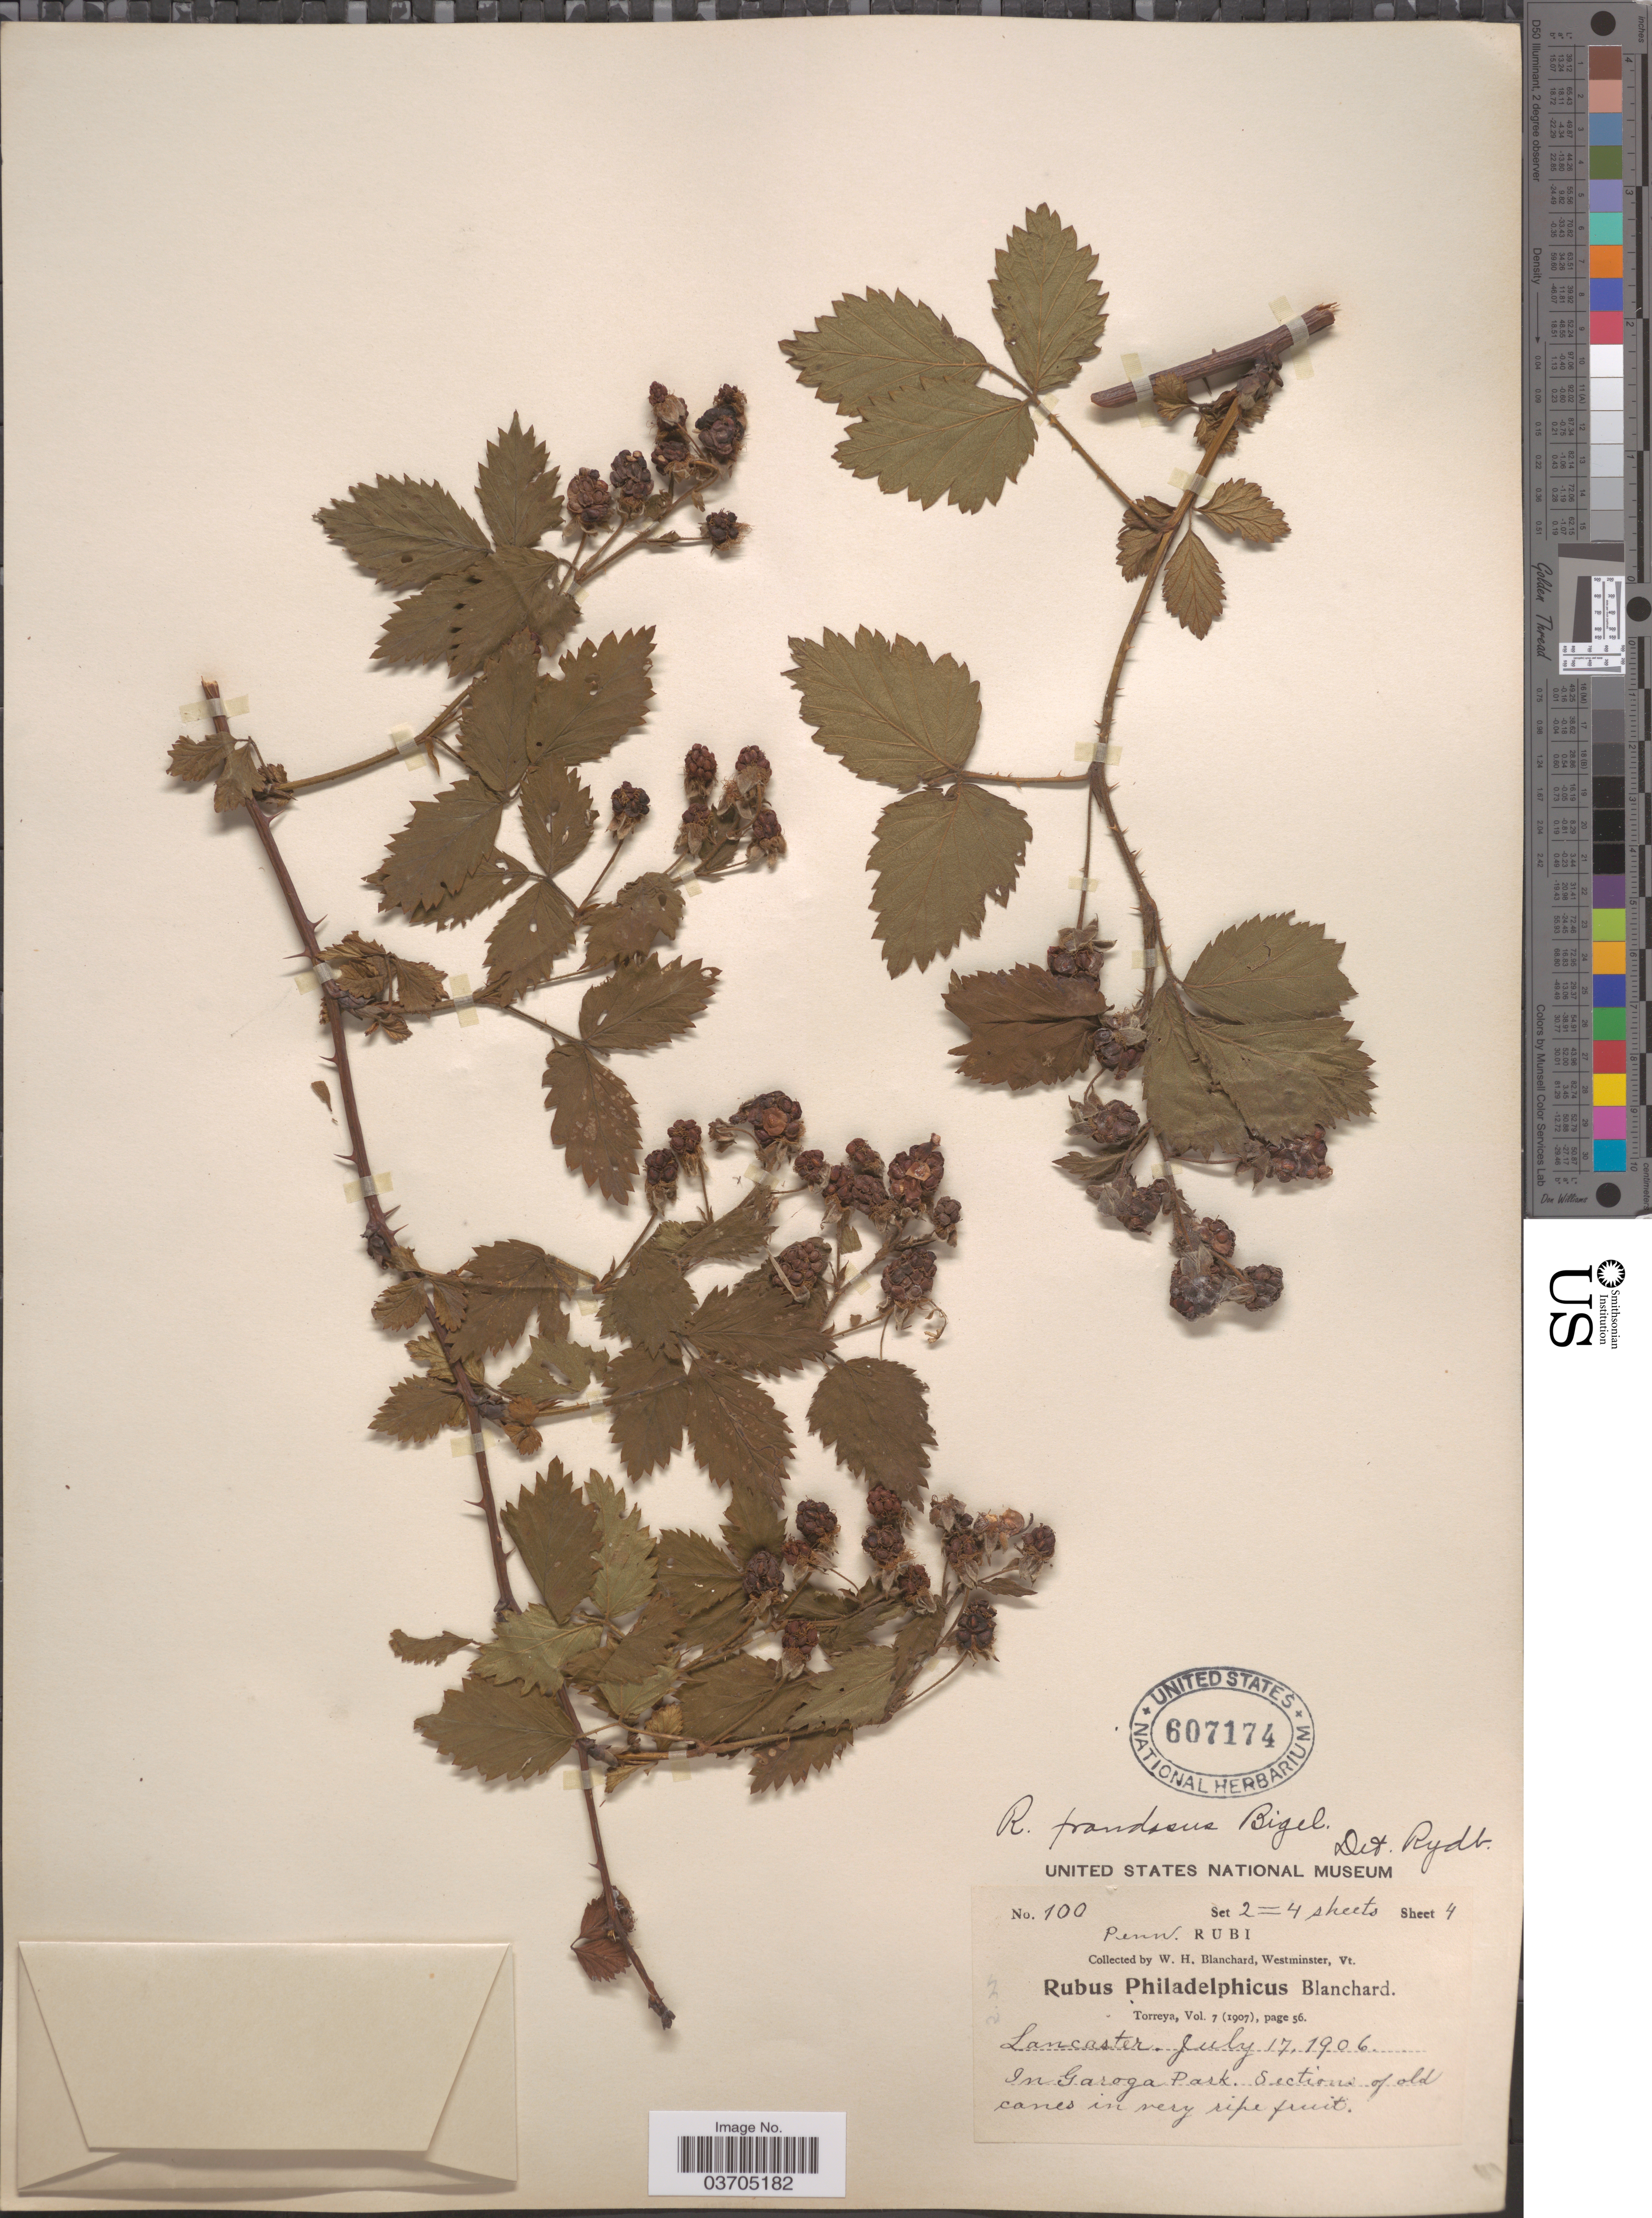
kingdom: Plantae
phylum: Tracheophyta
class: Magnoliopsida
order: Rosales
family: Rosaceae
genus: Rubus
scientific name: Rubus frondosus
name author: Bigelow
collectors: W. H. Blanchard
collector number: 100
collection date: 1906-07-17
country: United States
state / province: Pennsylvania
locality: Lancaster. In Garoga Park.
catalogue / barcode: US 607174